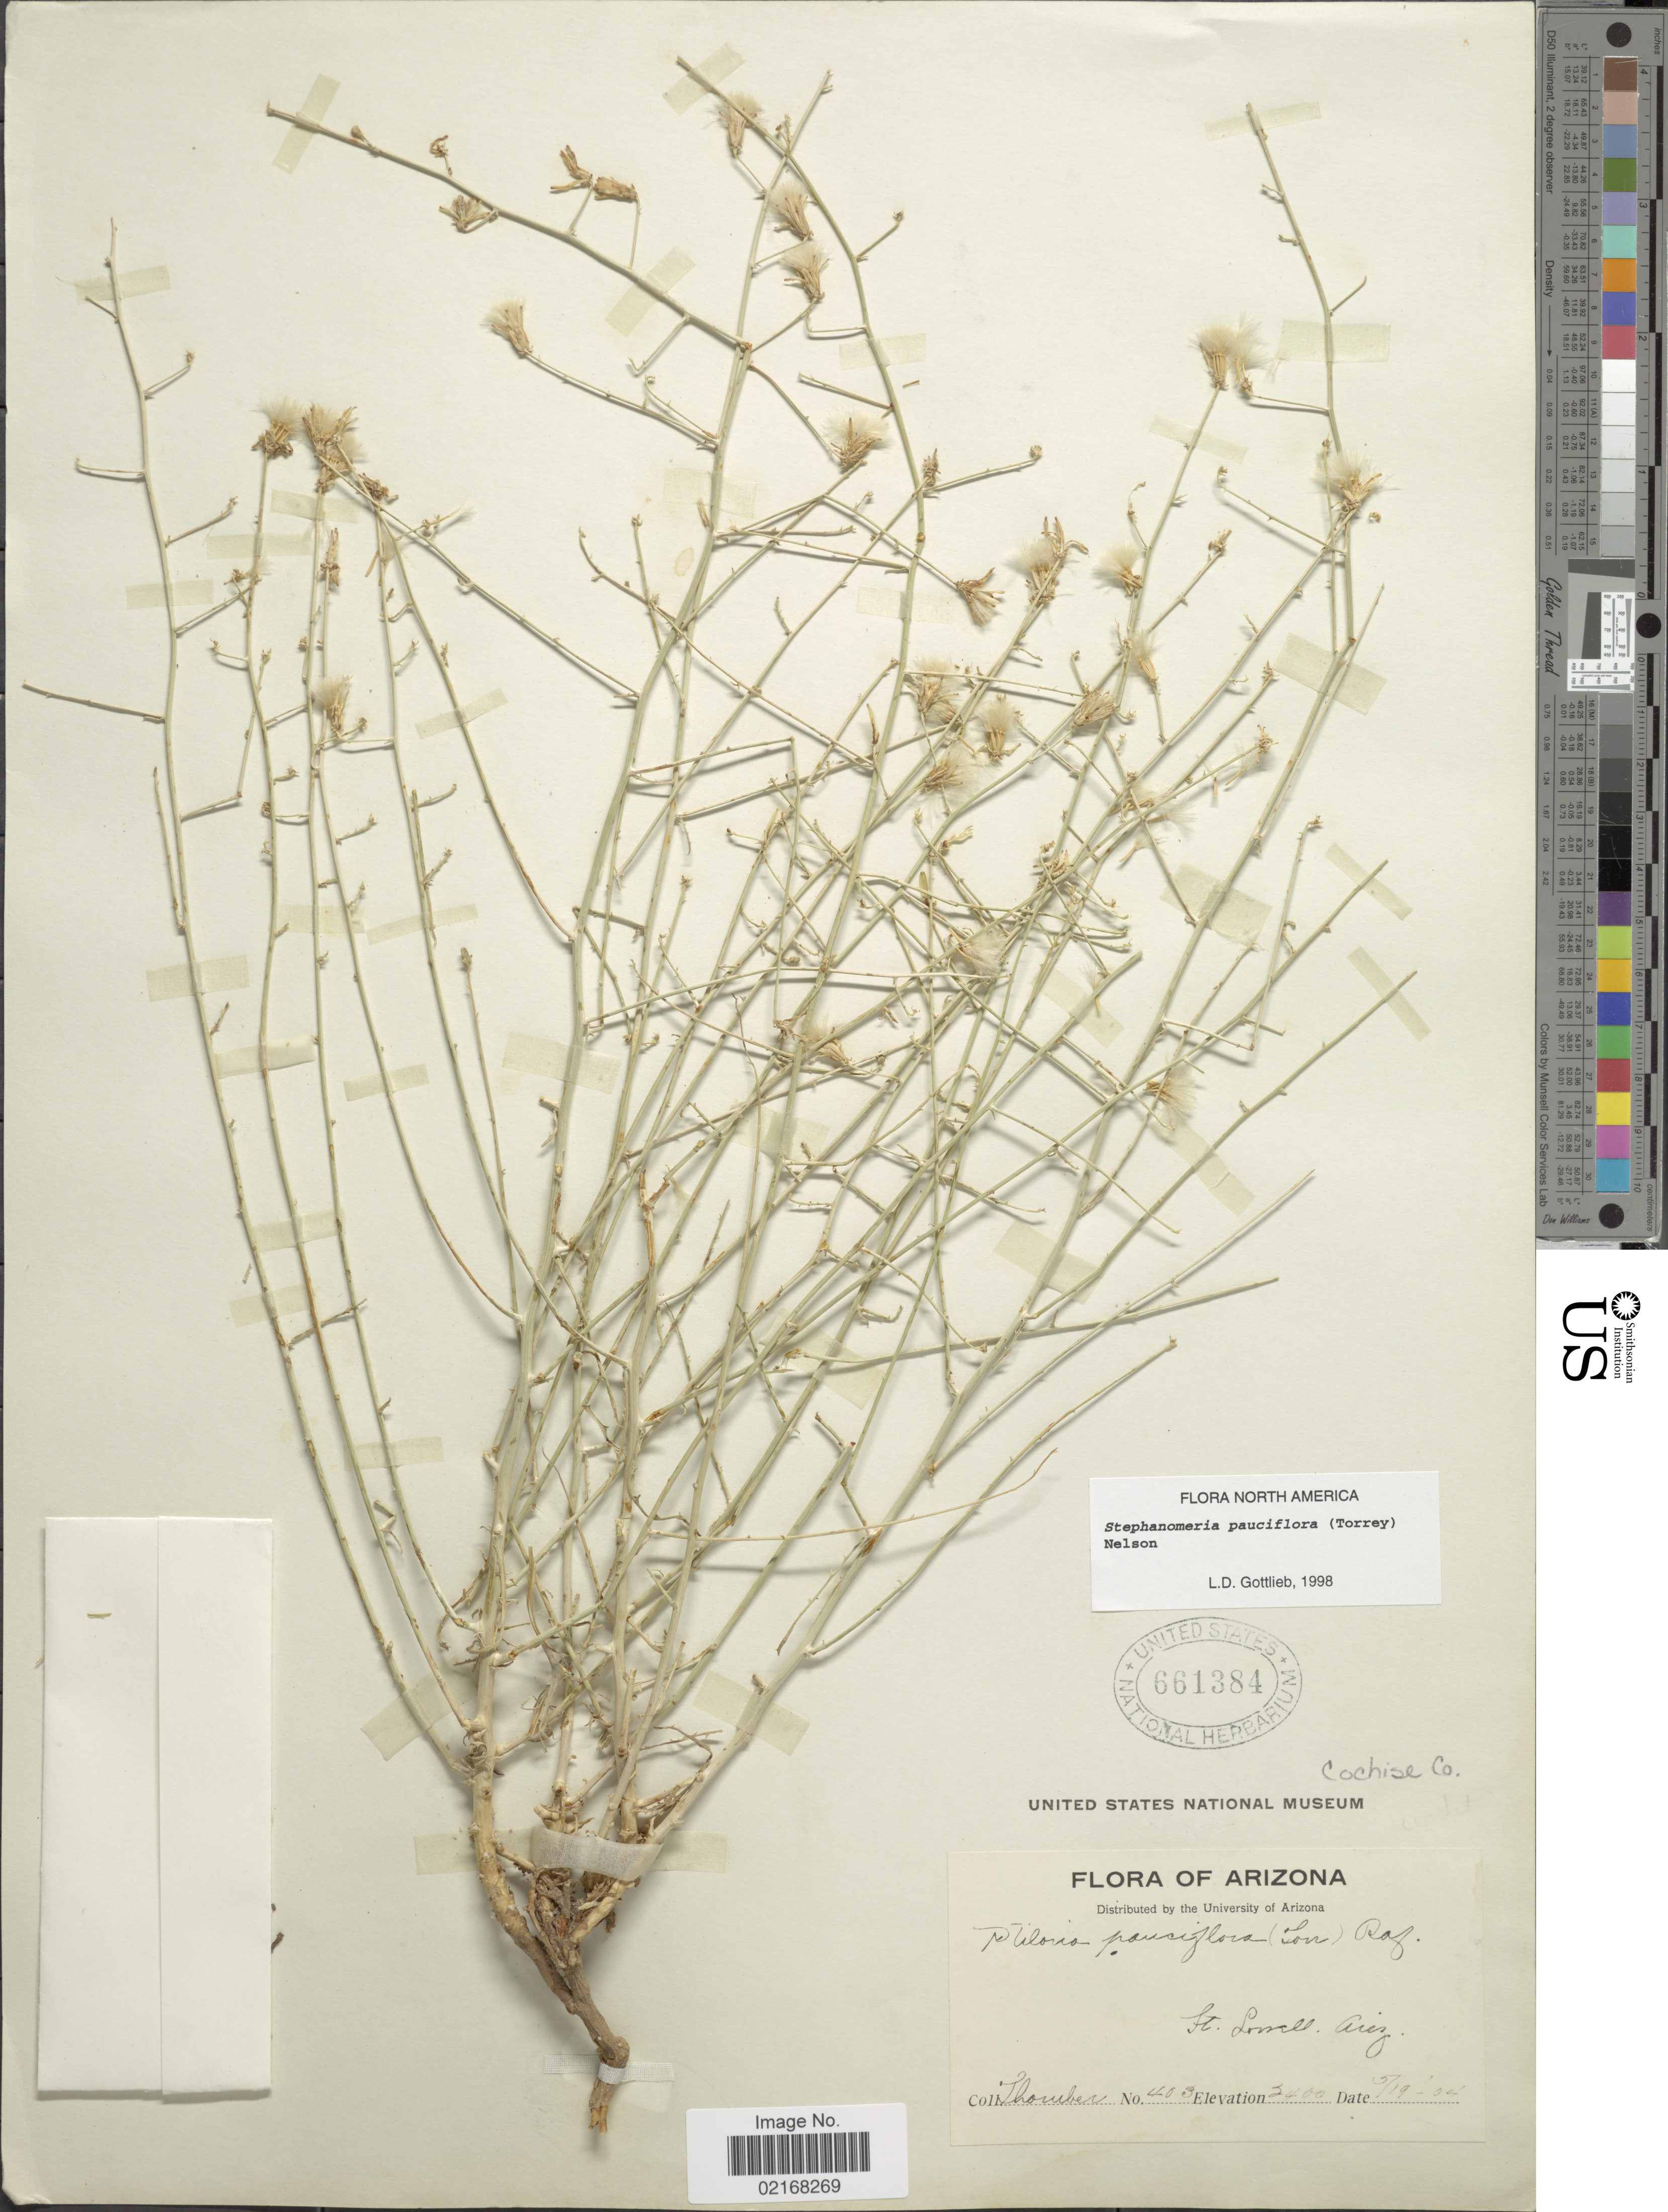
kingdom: Plantae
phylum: Tracheophyta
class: Magnoliopsida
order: Asterales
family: Asteraceae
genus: Stephanomeria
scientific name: Stephanomeria pauciflora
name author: (Torr.) A. Nelson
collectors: J. Thornber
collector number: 403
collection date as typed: Transcribed d/m/y: 19/5/04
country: United States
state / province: Arizona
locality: St. Lowell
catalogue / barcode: US 661384